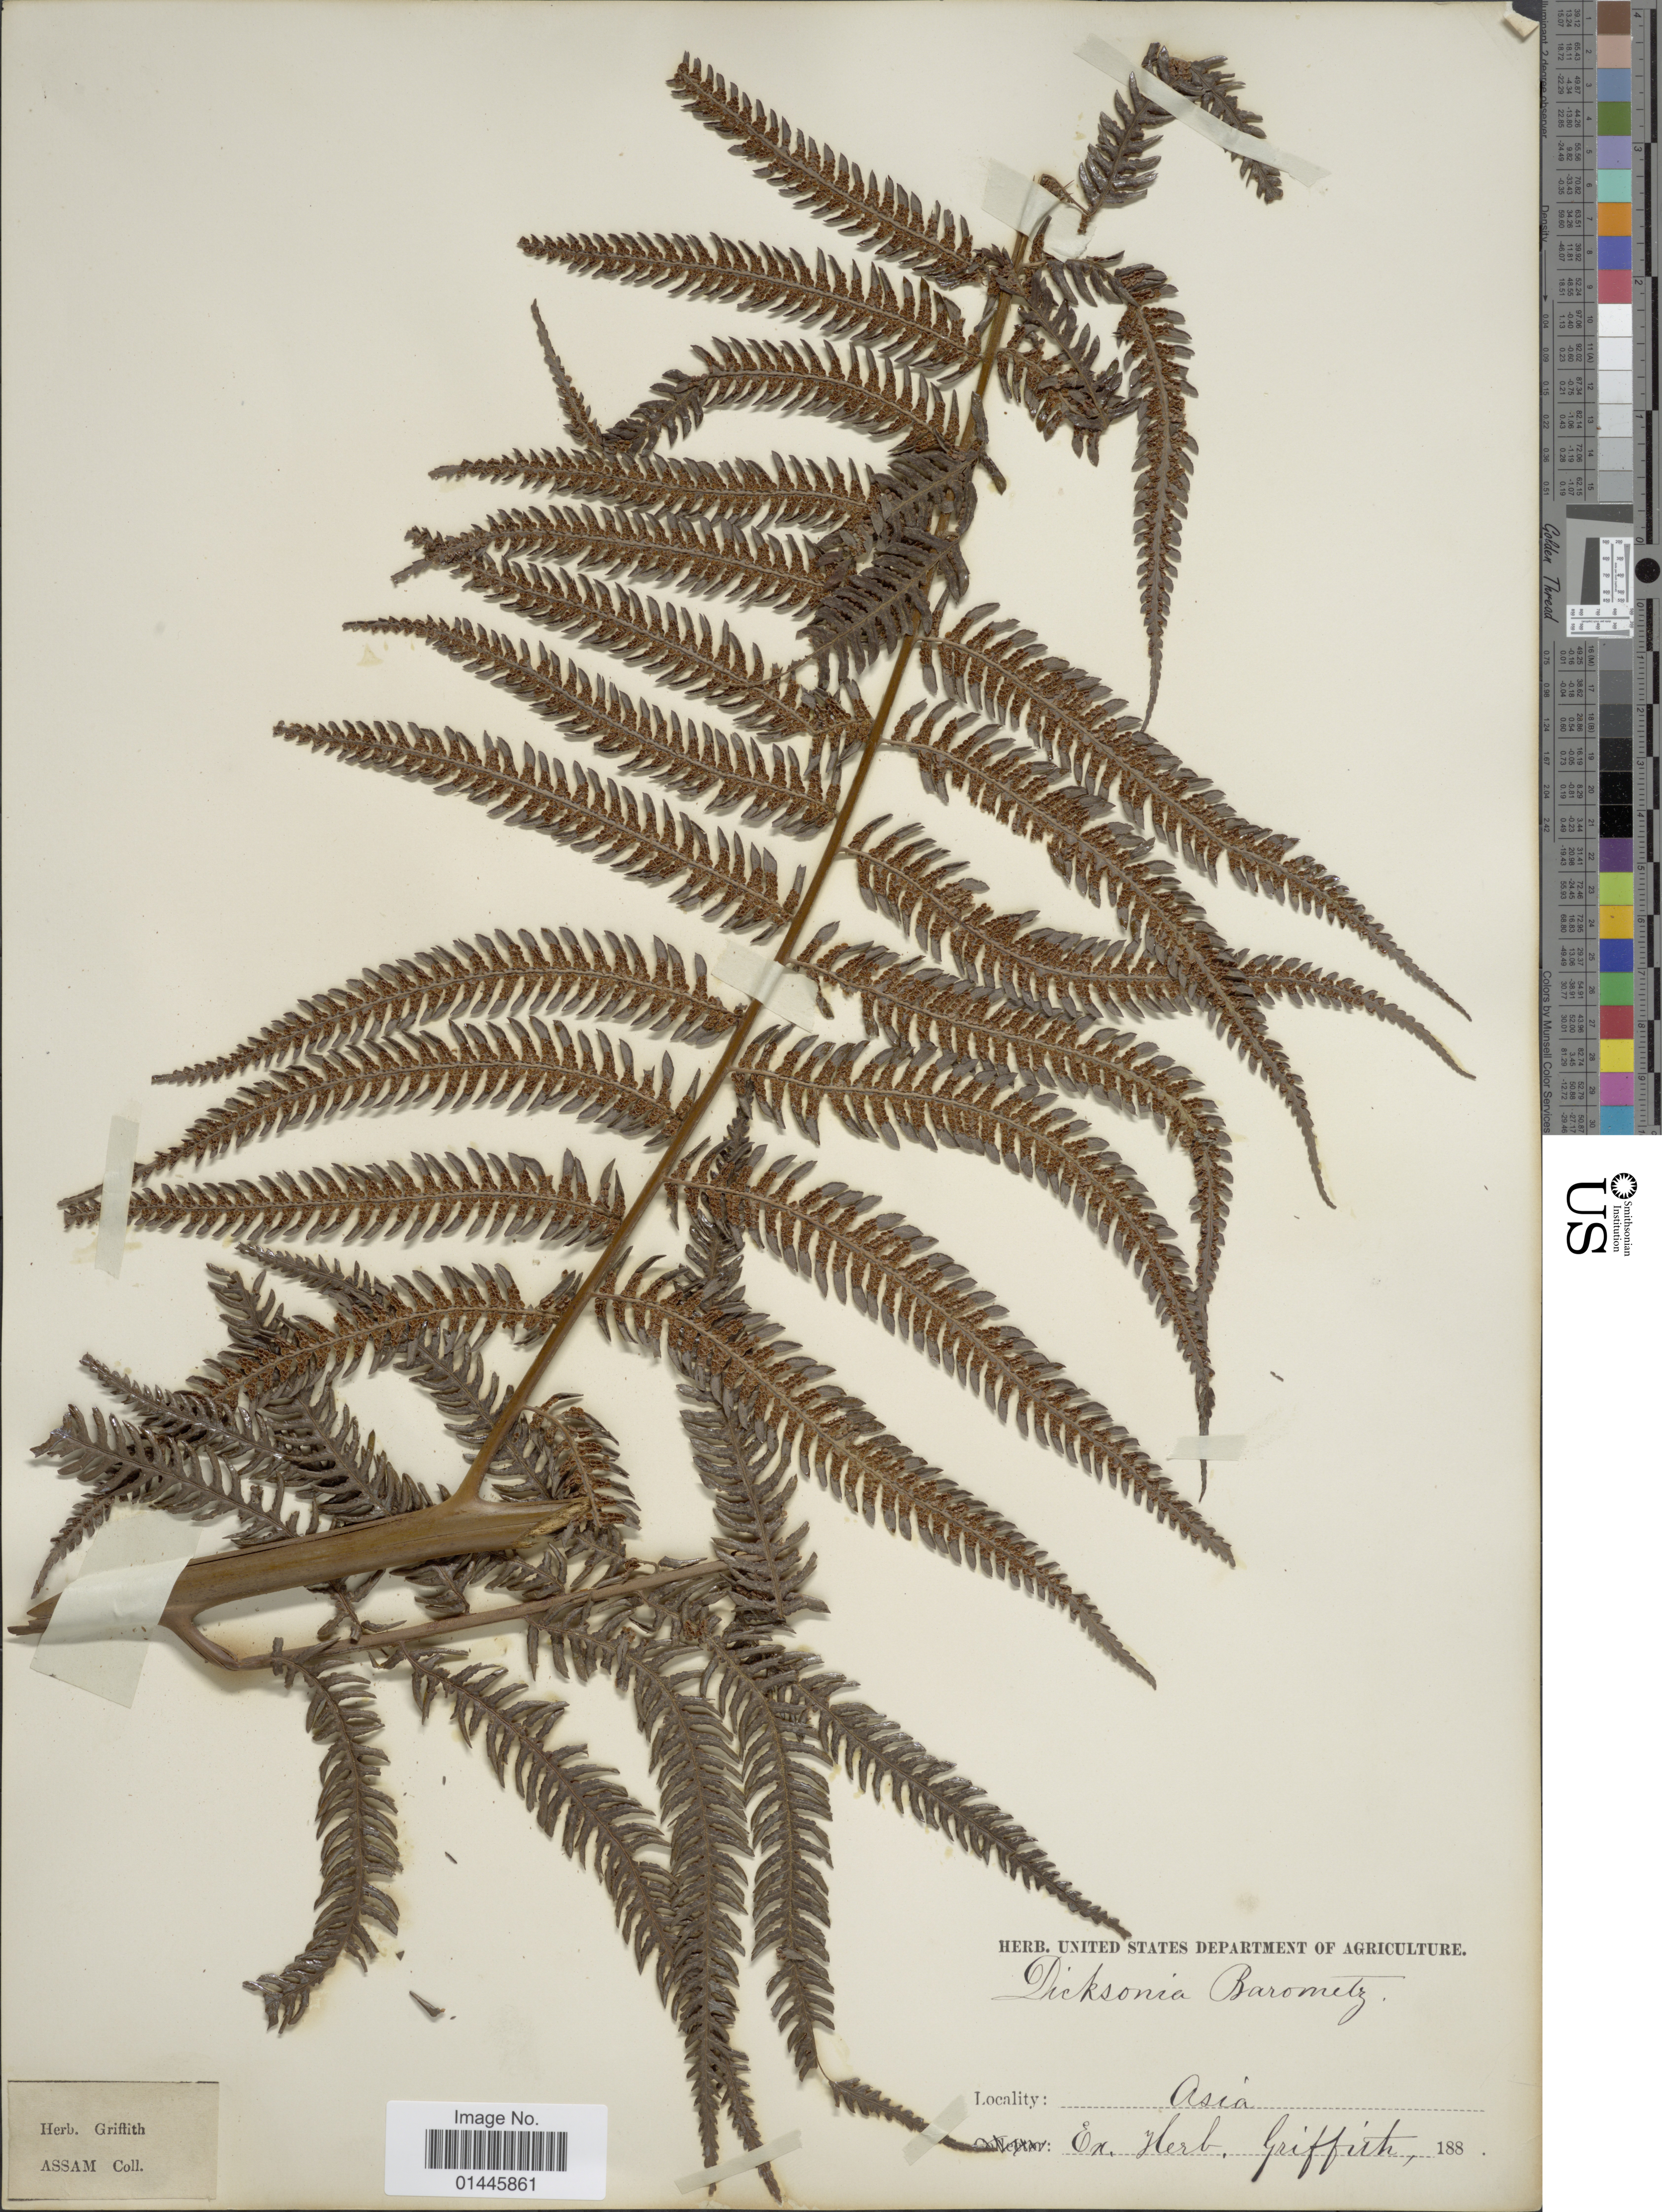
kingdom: Plantae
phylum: Tracheophyta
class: Polypodiopsida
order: Cyatheales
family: Cibotiaceae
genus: Cibotium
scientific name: Cibotium barometz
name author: (L.) J. Sm.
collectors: ex herb. Griffith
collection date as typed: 188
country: India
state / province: Assam